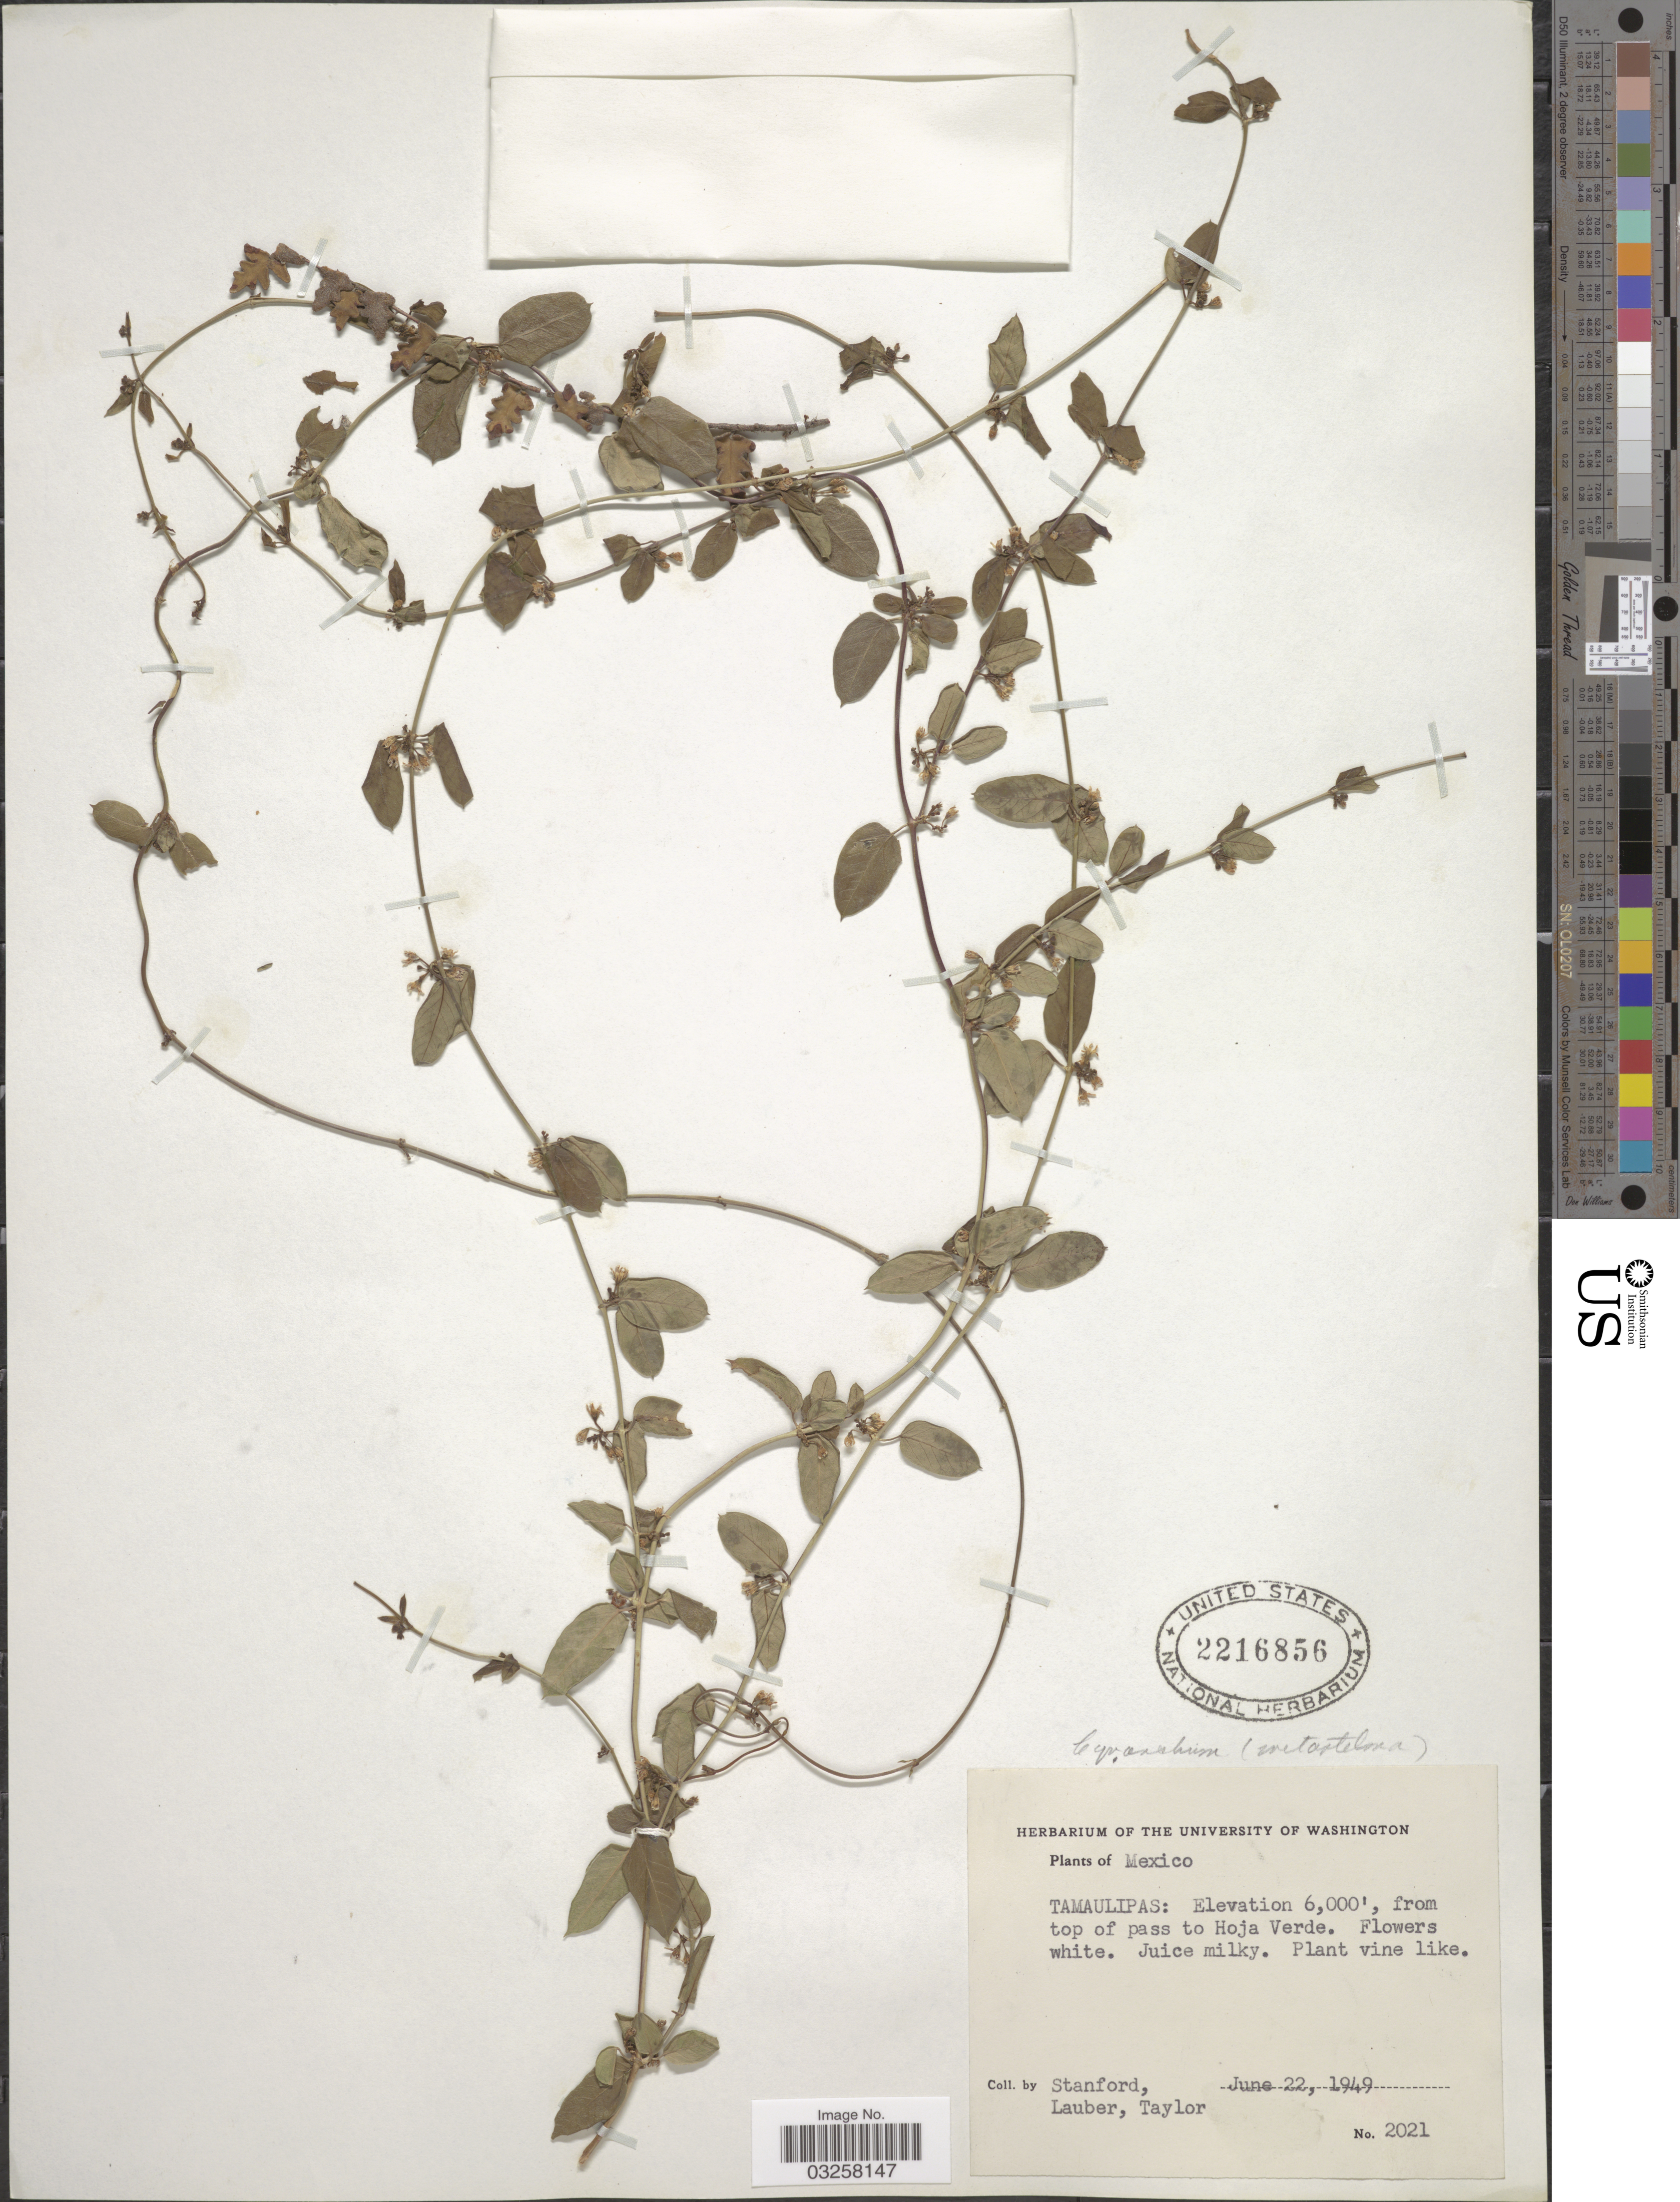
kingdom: Plantae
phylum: Tracheophyta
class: Magnoliopsida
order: Gentianales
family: Apocynaceae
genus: Metastelma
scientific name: Metastelma sp.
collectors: -. Stanford, -. Lauber & -. Taylor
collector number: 2021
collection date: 1949-06-22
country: Mexico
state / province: Tamaulipas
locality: From top of pass to Hoja Verde.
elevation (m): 1829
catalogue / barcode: US 2216856